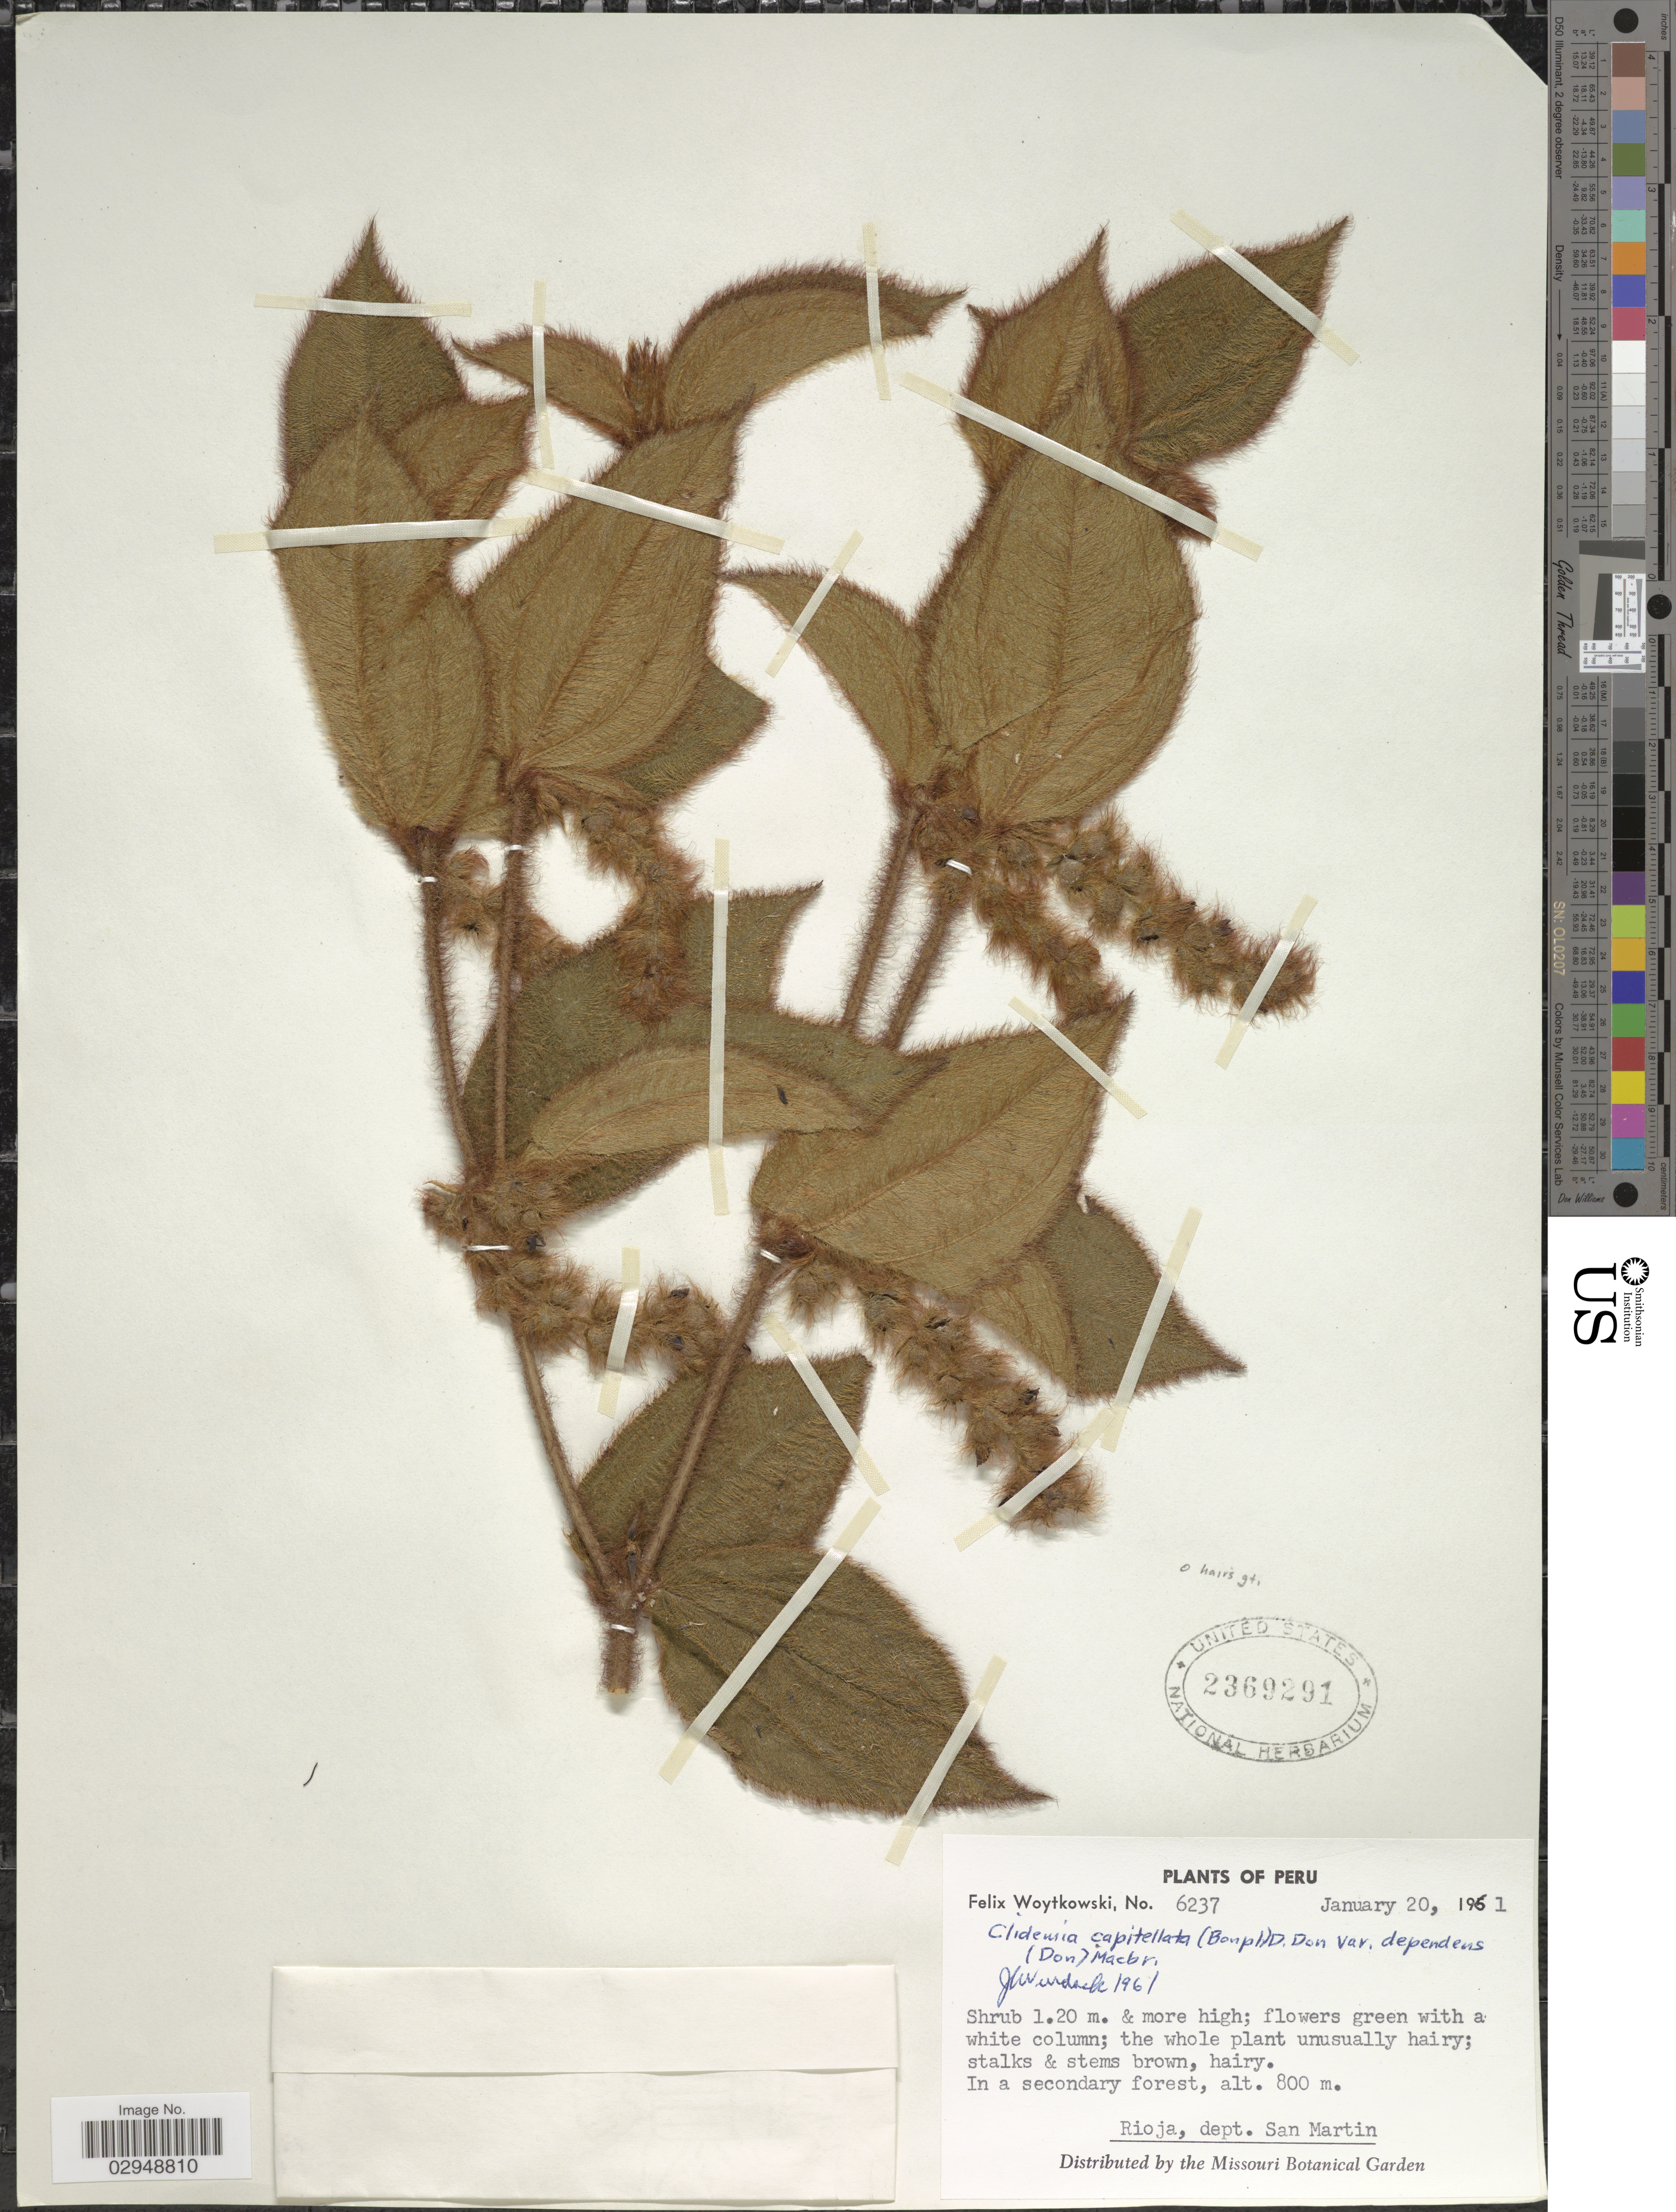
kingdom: Plantae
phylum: Tracheophyta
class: Magnoliopsida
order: Myrtales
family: Melastomataceae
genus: Clidemia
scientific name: Clidemia capitellata var. dependens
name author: (Pav. & D. Don) J.F. Macbr.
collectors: F. Woytkowski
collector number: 6237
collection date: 1961-01-20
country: Peru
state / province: San Martín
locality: Rioja, dept. San Martin.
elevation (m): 800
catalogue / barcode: US 2369291